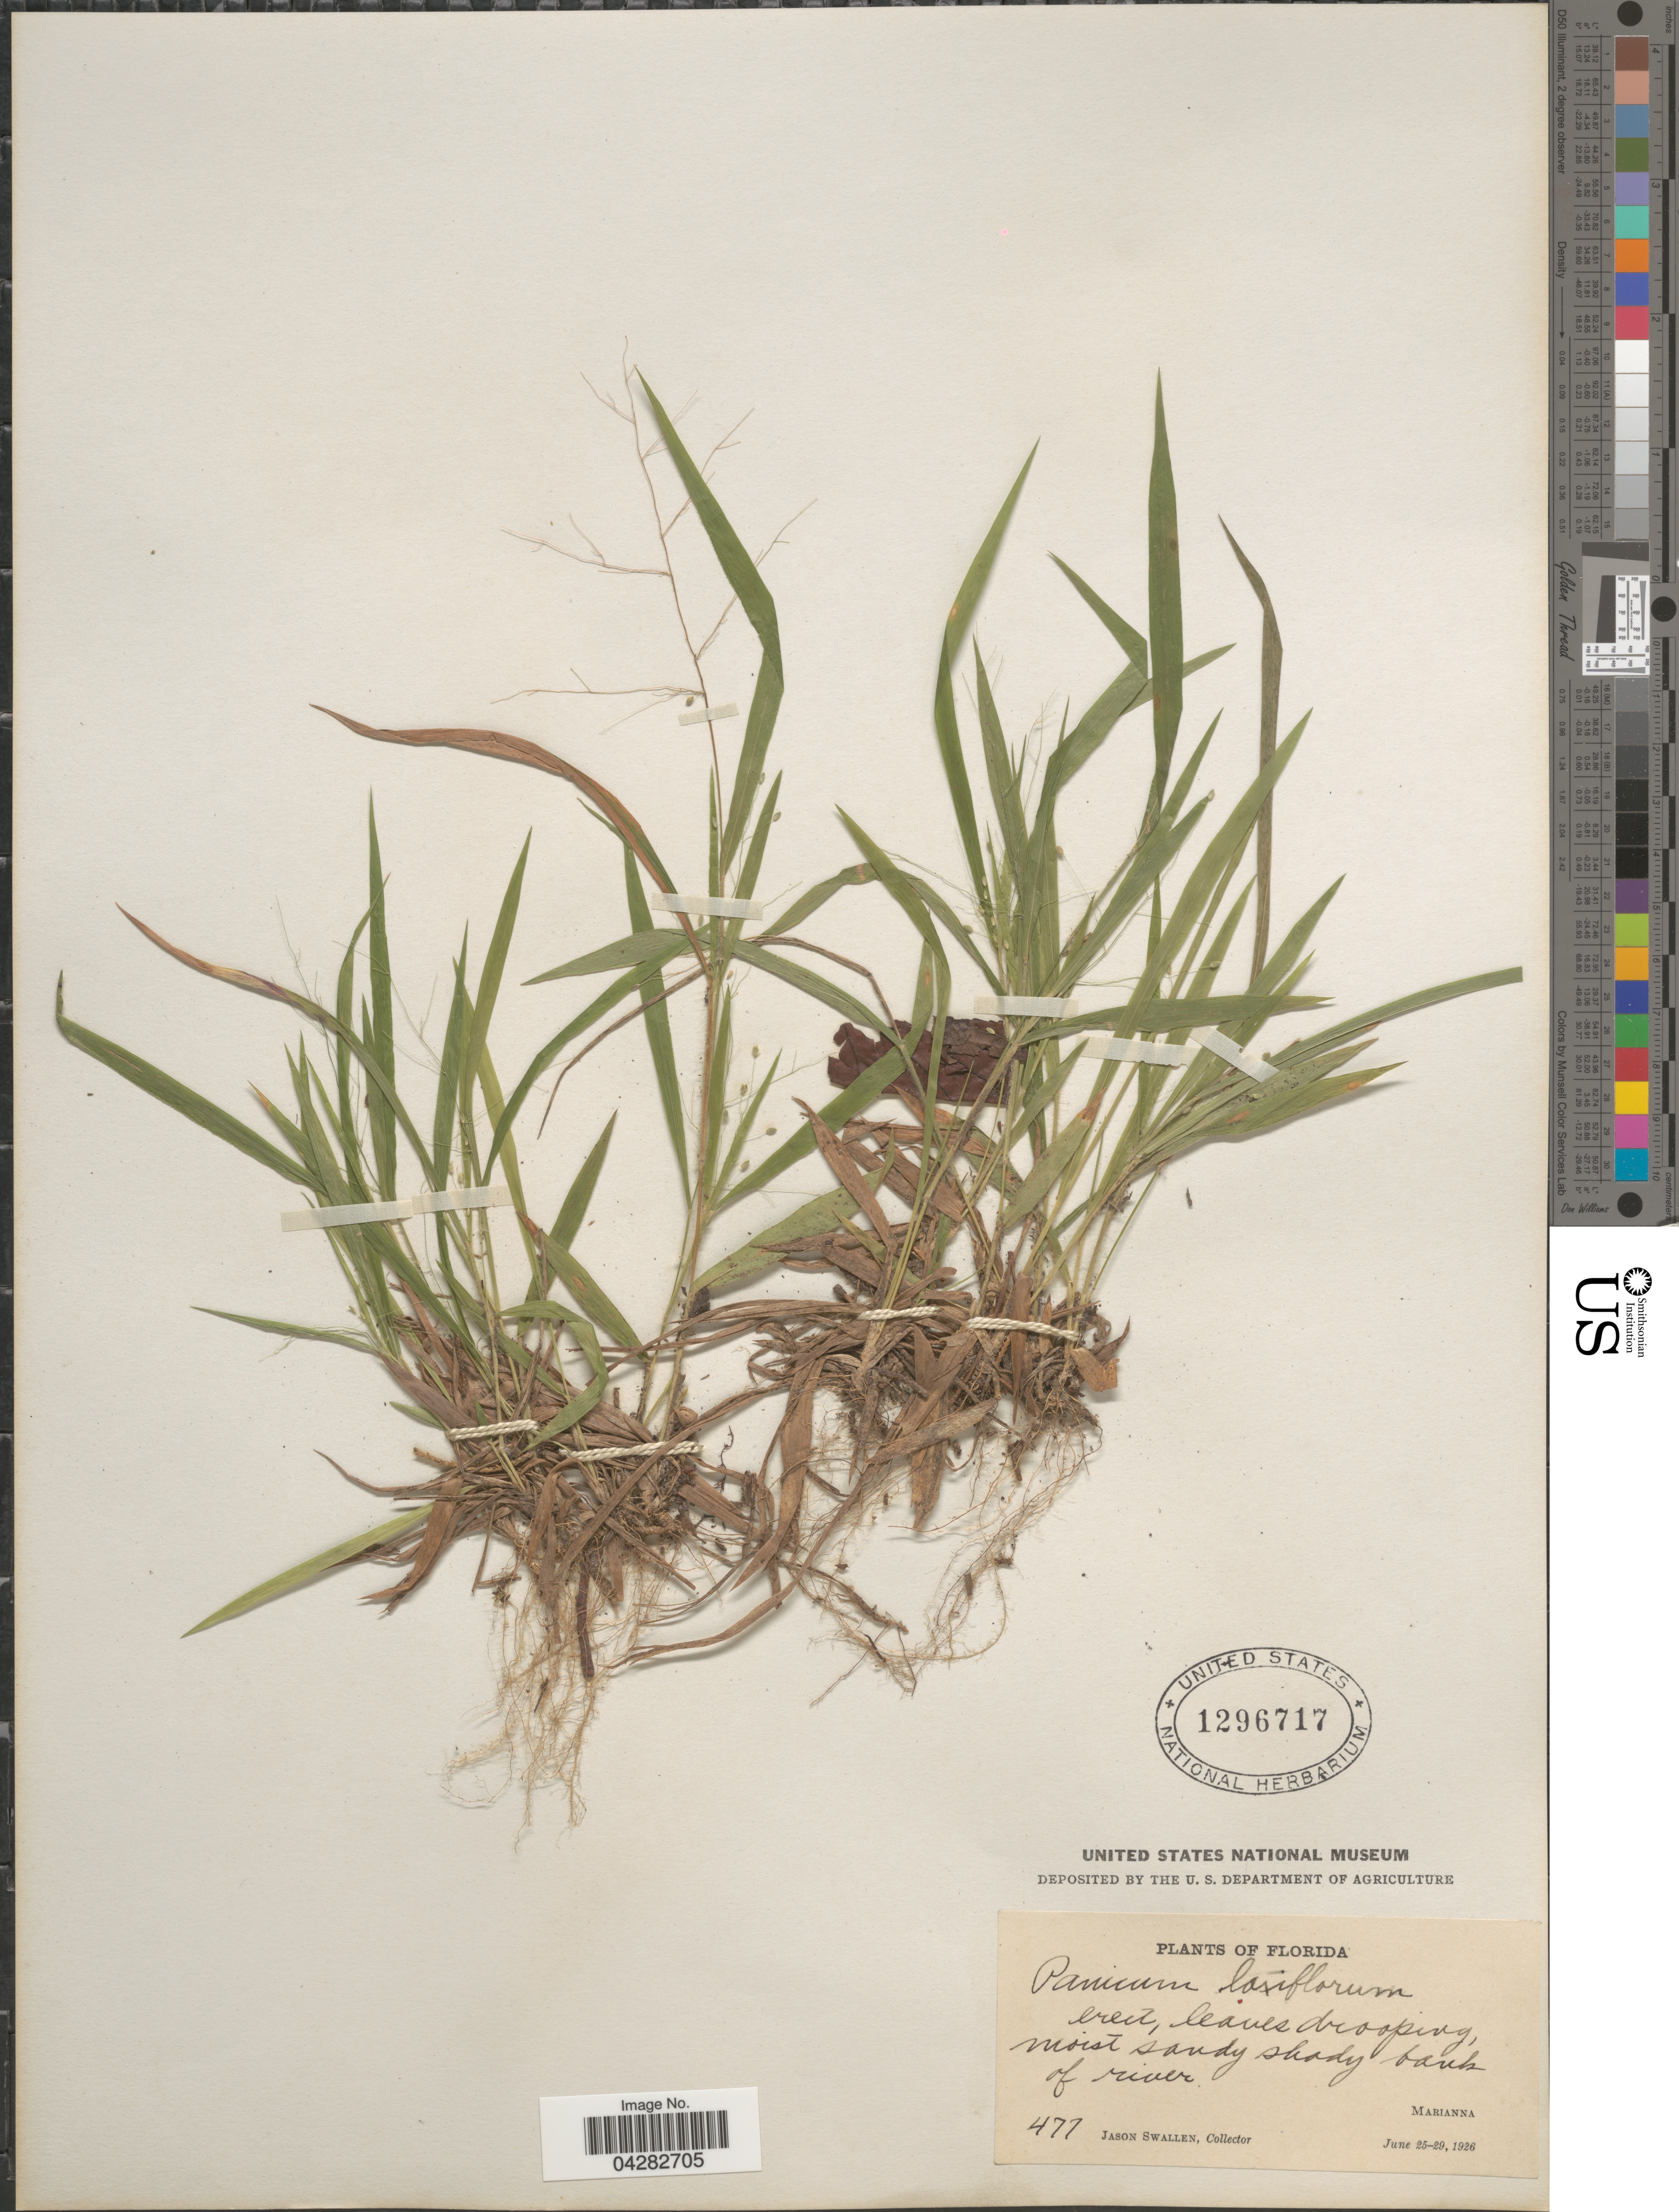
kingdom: Plantae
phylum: Tracheophyta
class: Liliopsida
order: Poales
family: Poaceae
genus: Dichanthelium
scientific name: Dichanthelium laxiflorum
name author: (Lam.) Gould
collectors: J. R. Swallen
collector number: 477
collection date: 1926-06-25/1926-06-29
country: United States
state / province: Florida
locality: Marianna.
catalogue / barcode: US 1296717